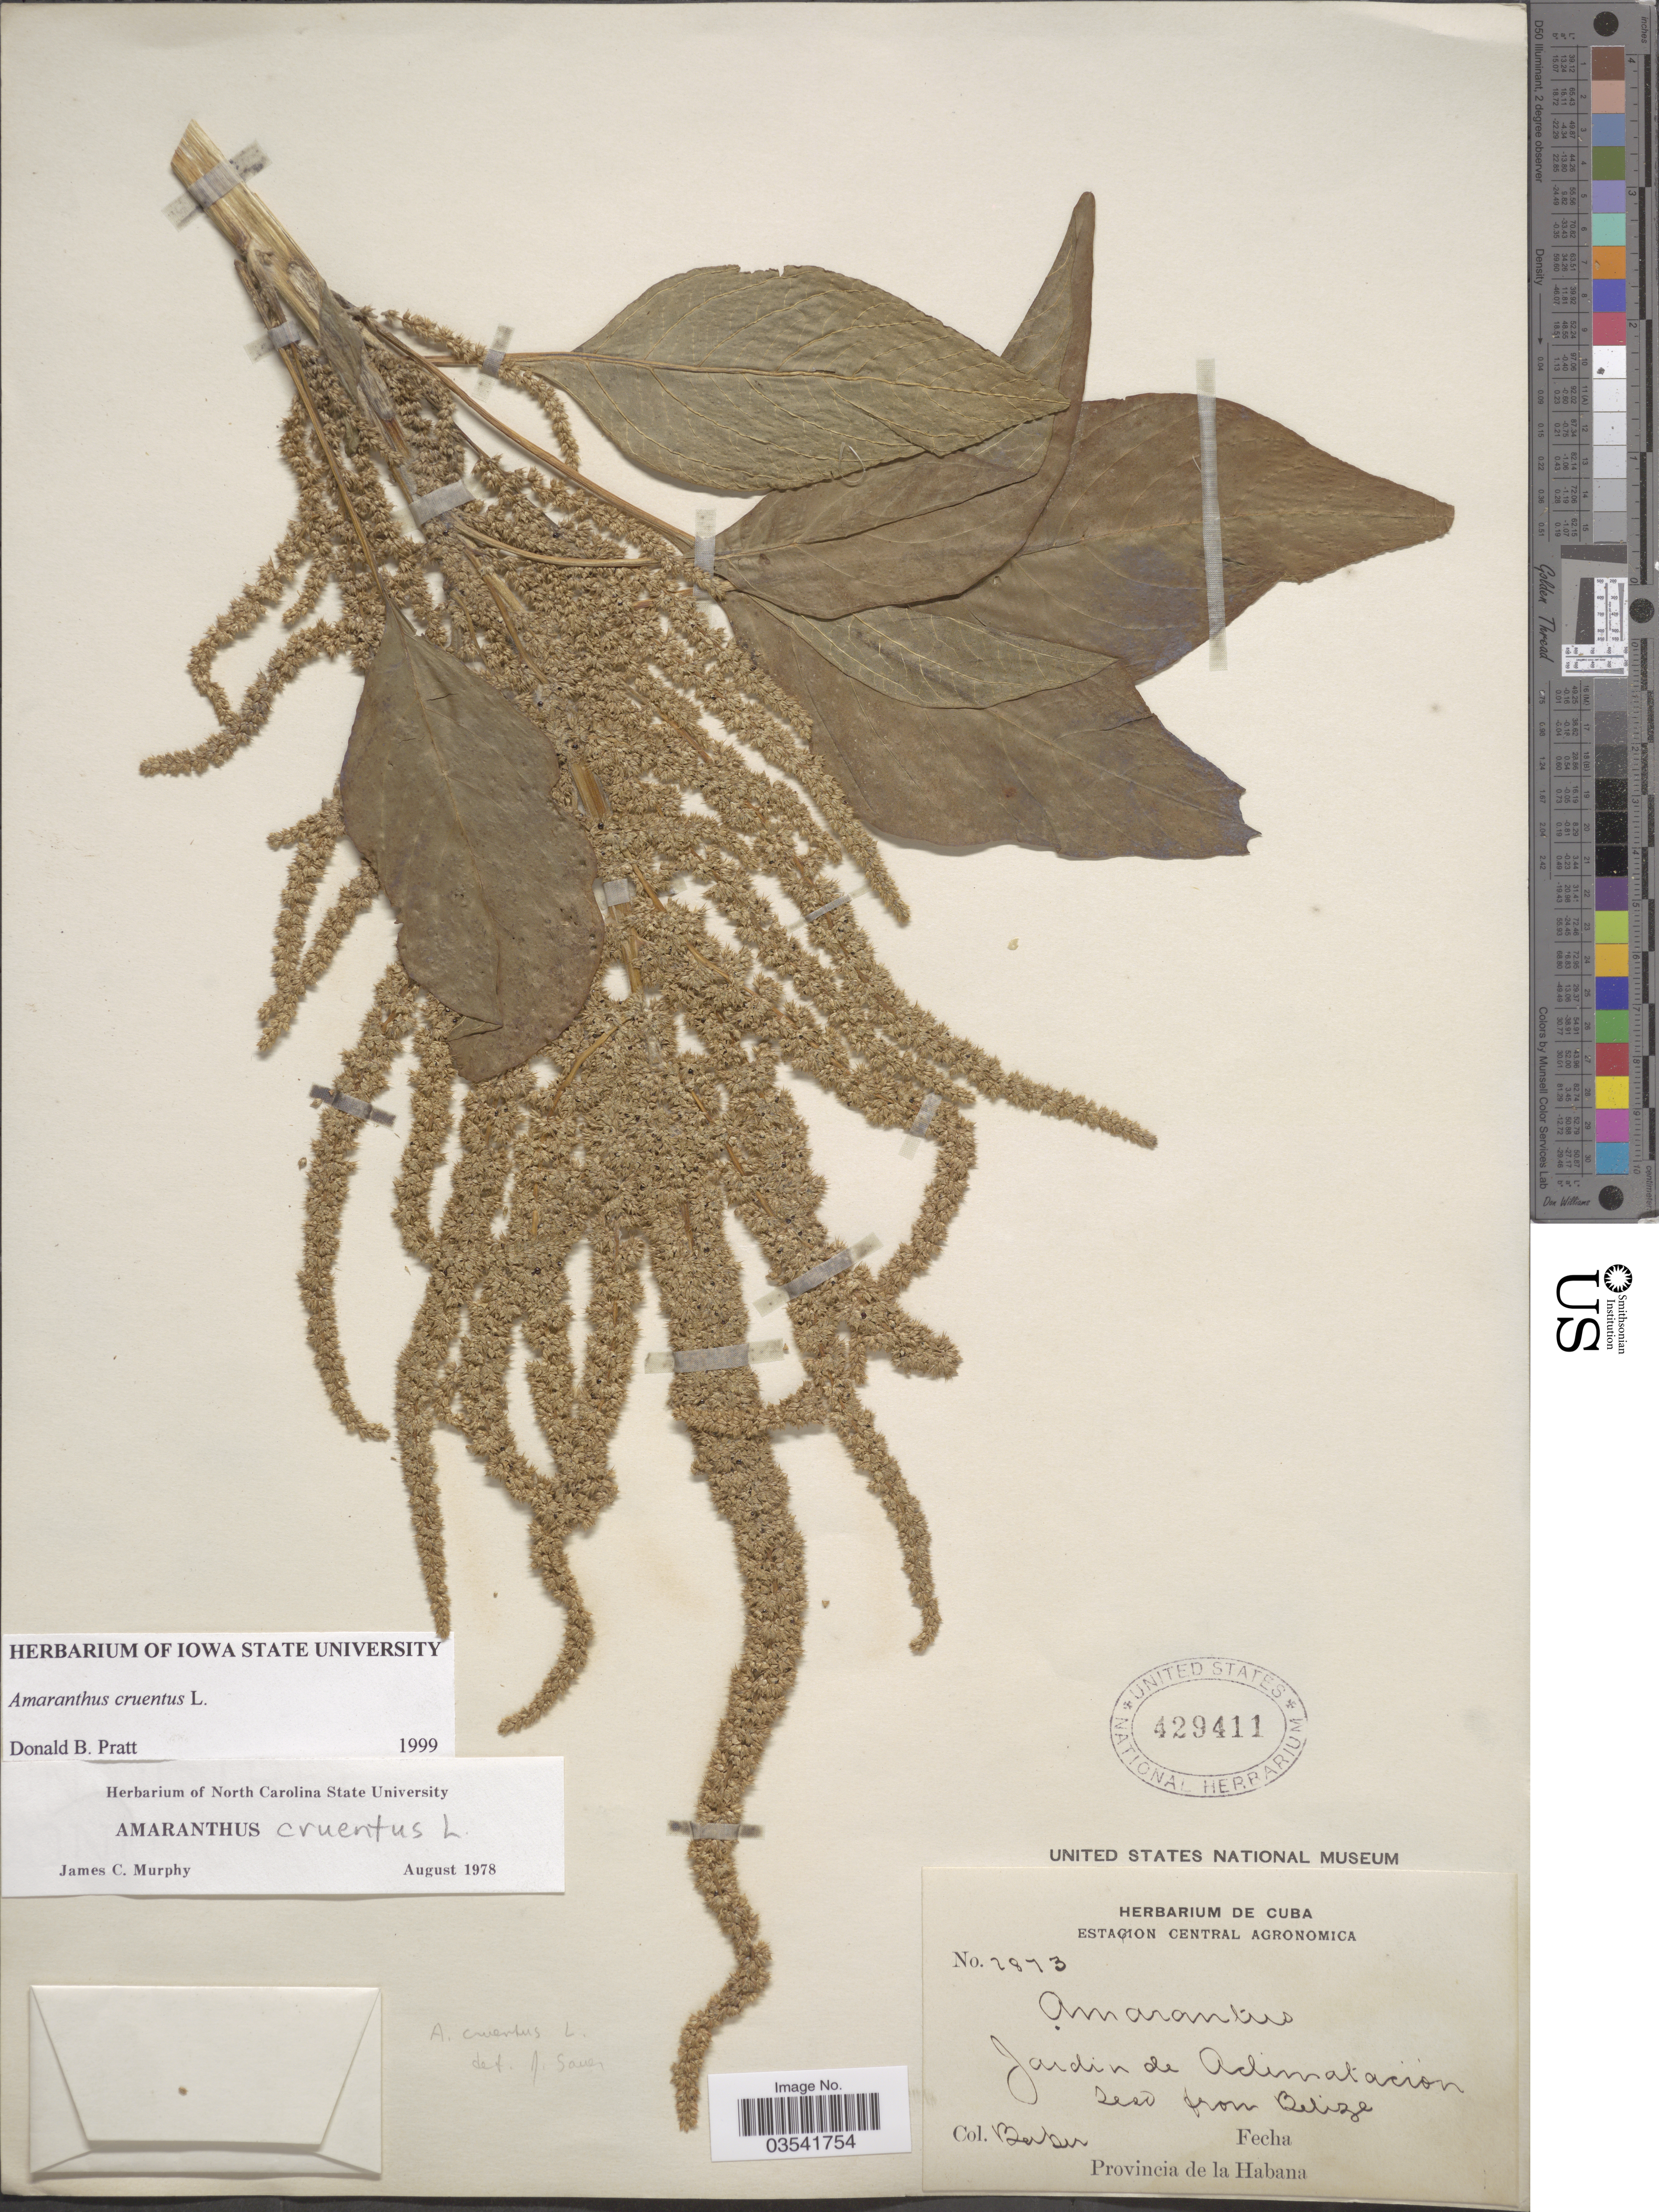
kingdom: Plantae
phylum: Tracheophyta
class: Magnoliopsida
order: Caryophyllales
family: Amaranthaceae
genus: Amaranthus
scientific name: Amaranthus cruentus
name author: L.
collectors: -. Baber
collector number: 2873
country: Cuba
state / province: La Habana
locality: Jardin de Adimatación.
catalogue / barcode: US 429411